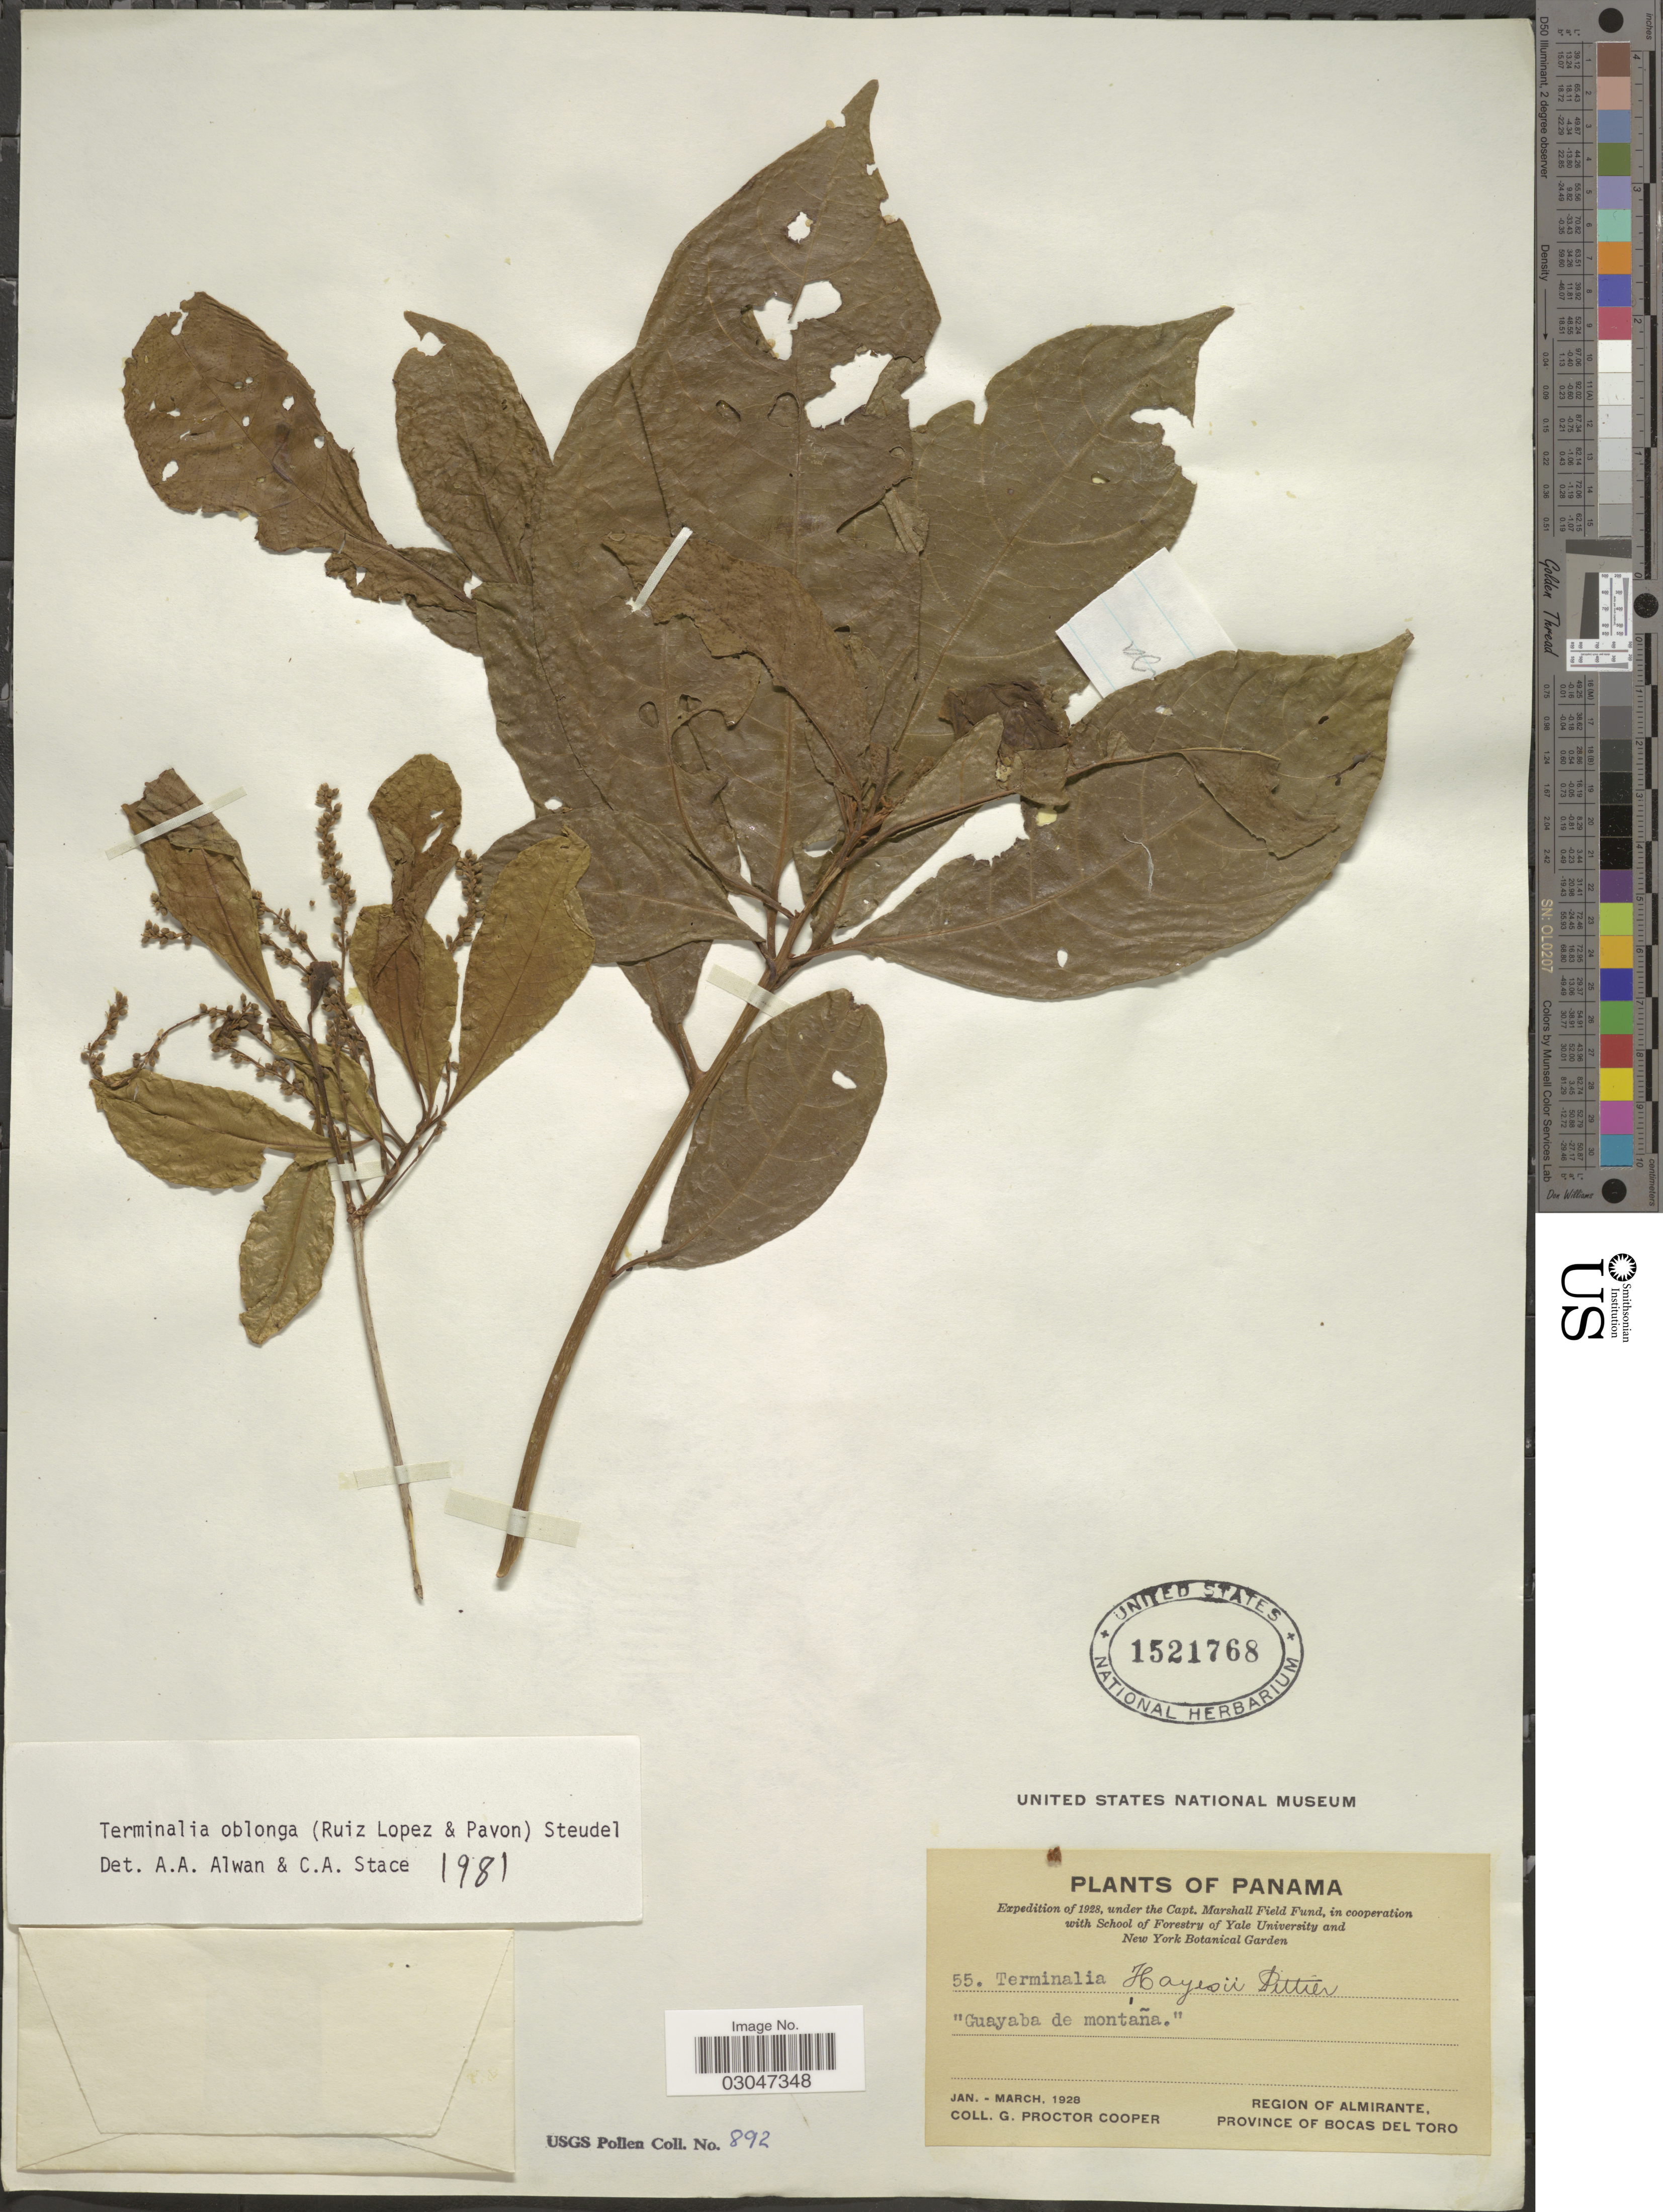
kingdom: Plantae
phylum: Tracheophyta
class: Magnoliopsida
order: Myrtales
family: Combretaceae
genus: Terminalia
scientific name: Terminalia oblonga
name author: (Ruiz & Pav.) Steud.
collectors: G. Cooper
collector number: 55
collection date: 1928-01/1928-03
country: Panama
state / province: Bocas del Toro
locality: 'Guayaba de montaña'. Region of Almirante.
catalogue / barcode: US 1521768